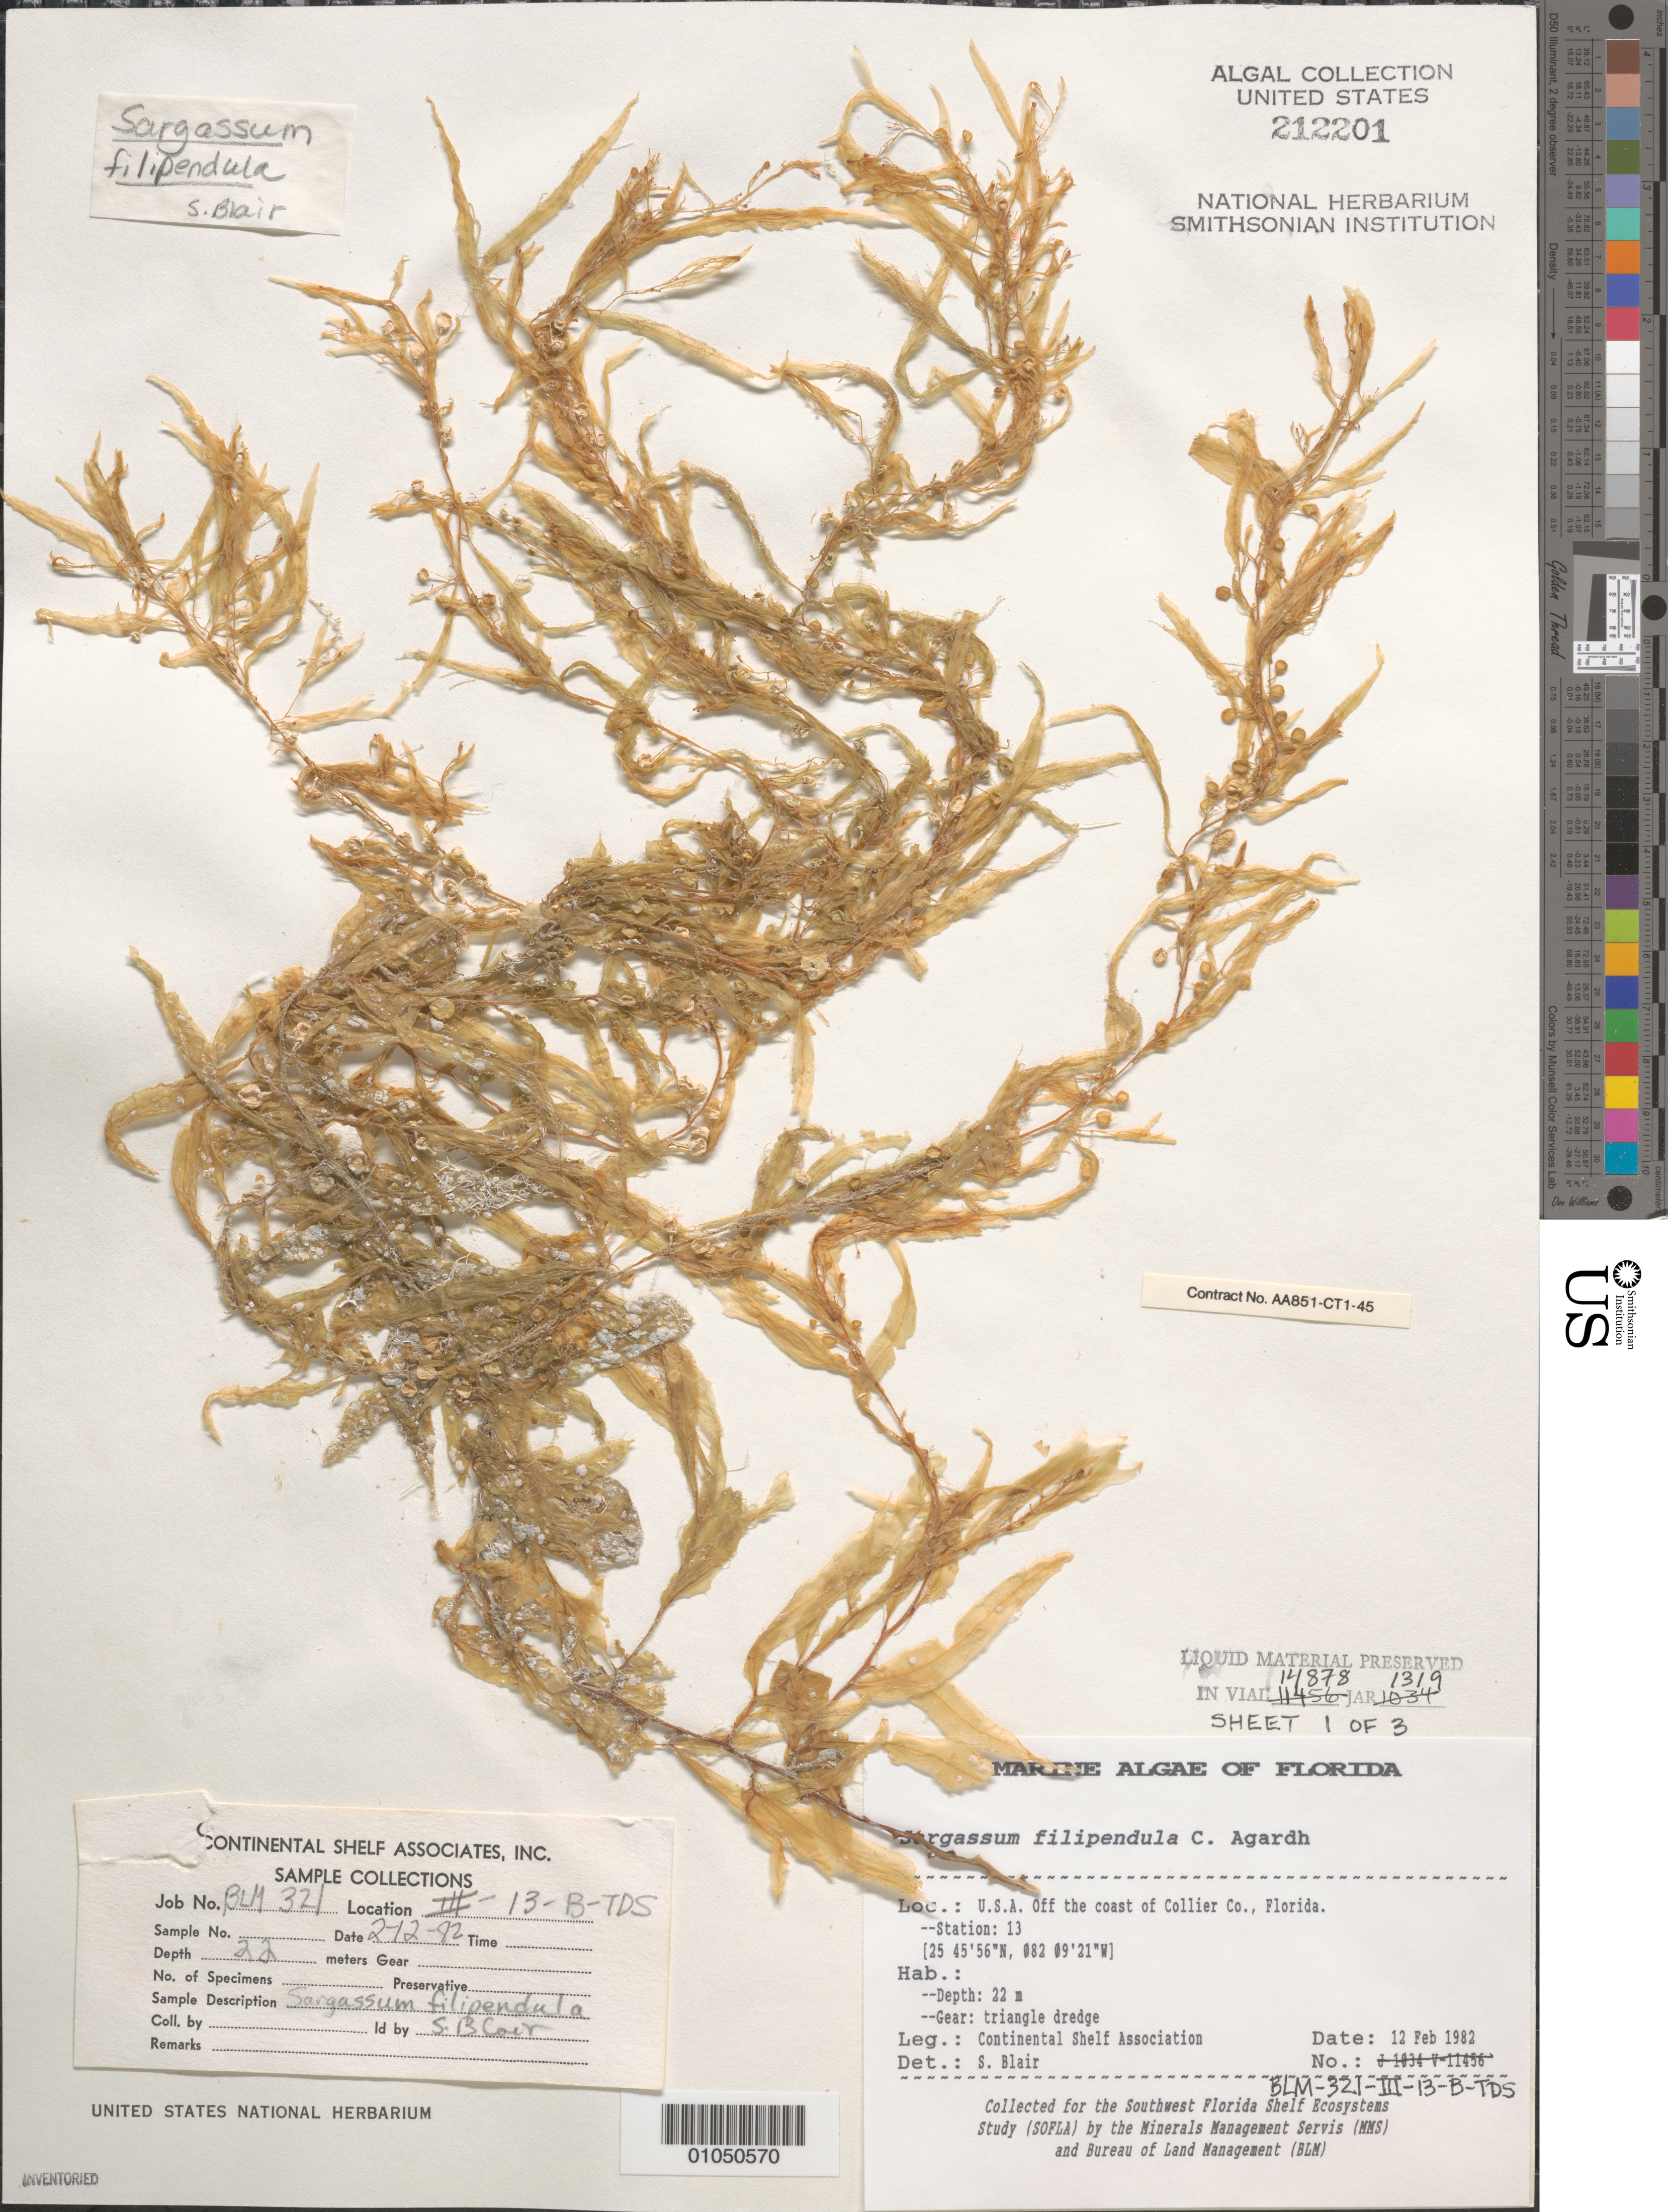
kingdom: Chromista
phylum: Ochrophyta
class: Phaeophyceae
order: Fucales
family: Sargassaceae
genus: Sargassum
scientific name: Sargassum filipendula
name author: C. Agardh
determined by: Blair, S. M.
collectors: Continental Shelf Associates Inc.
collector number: BLM-321-III-13-B-TDS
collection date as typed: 12 Feb 1982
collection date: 1982-02-12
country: United States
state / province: Florida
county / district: Collier County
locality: Gulf of Mexico, off the coast of Collier County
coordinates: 25 45'56"N, 82 09'21"W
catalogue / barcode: US 212201